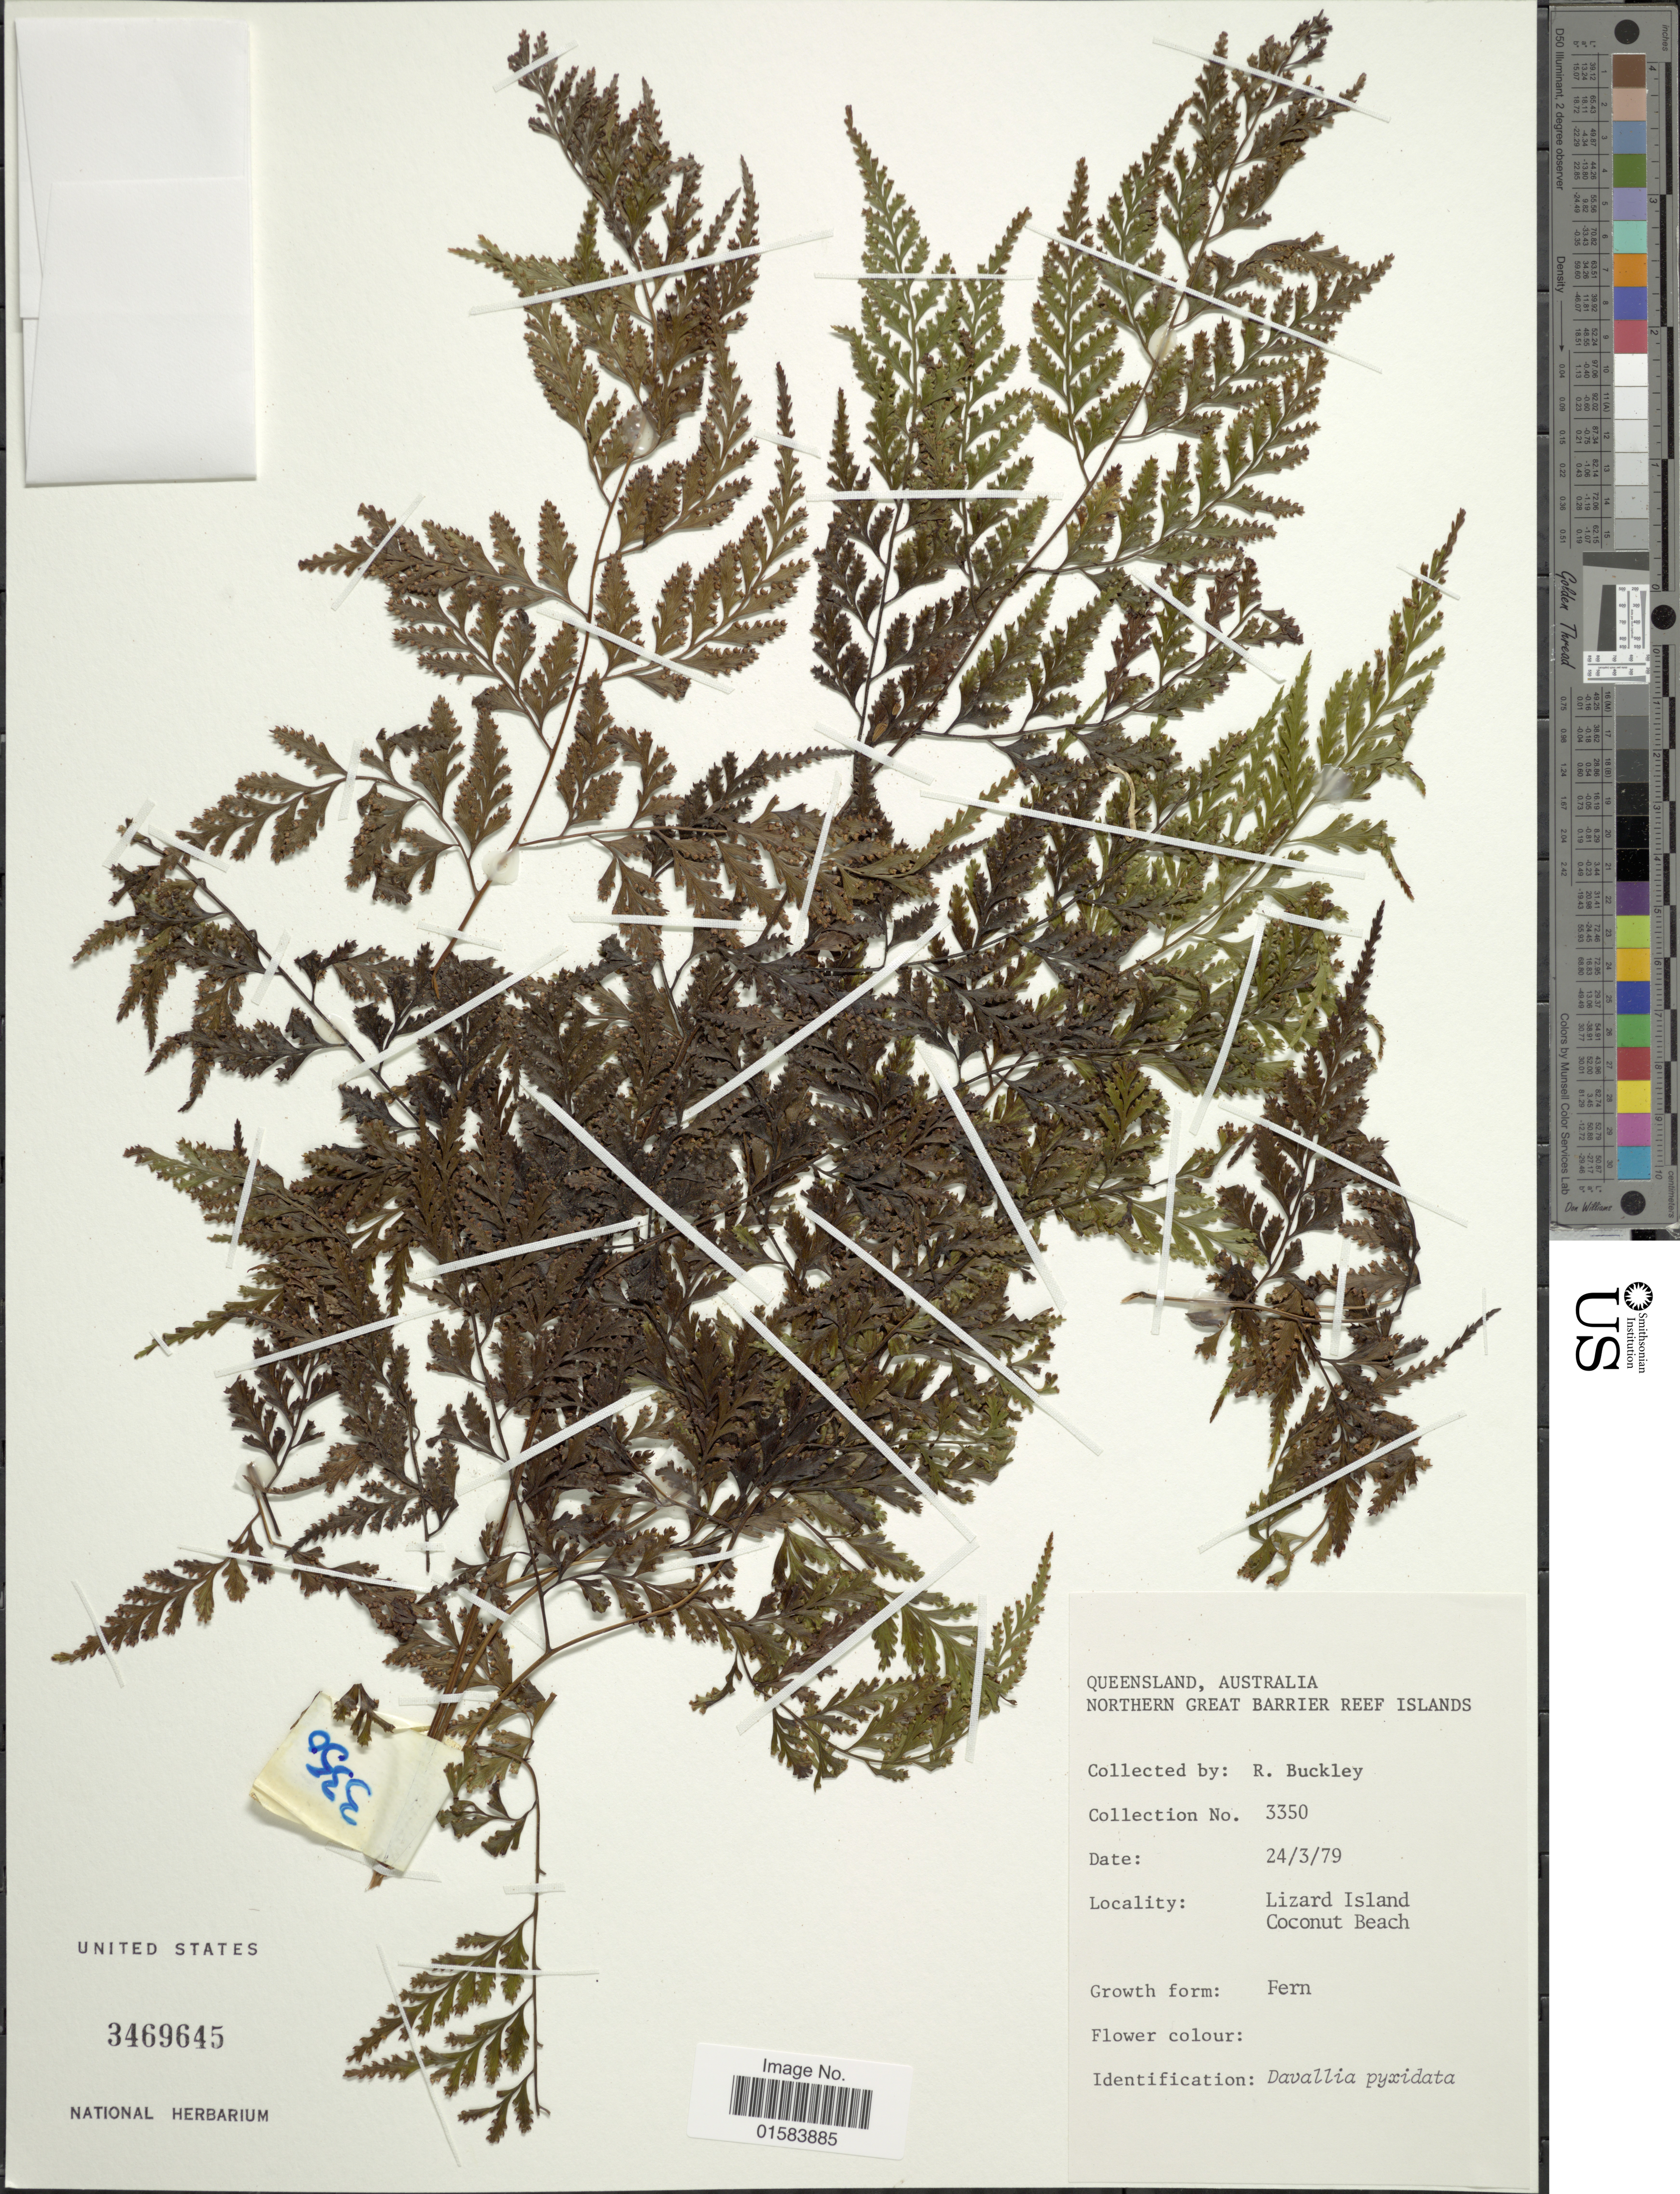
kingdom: Plantae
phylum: Tracheophyta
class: Polypodiopsida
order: Polypodiales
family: Davalliaceae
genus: Davallia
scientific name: Davallia solida var. pyxidata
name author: (Cav.) Noot.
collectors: R. Buckley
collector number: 3350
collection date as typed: Transcribed d/m/y: 24/3/79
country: Australia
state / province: Queensland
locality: Northern Great Barrier Reef Islands, Lizard Island, Coconut Beach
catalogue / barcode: US 3469645